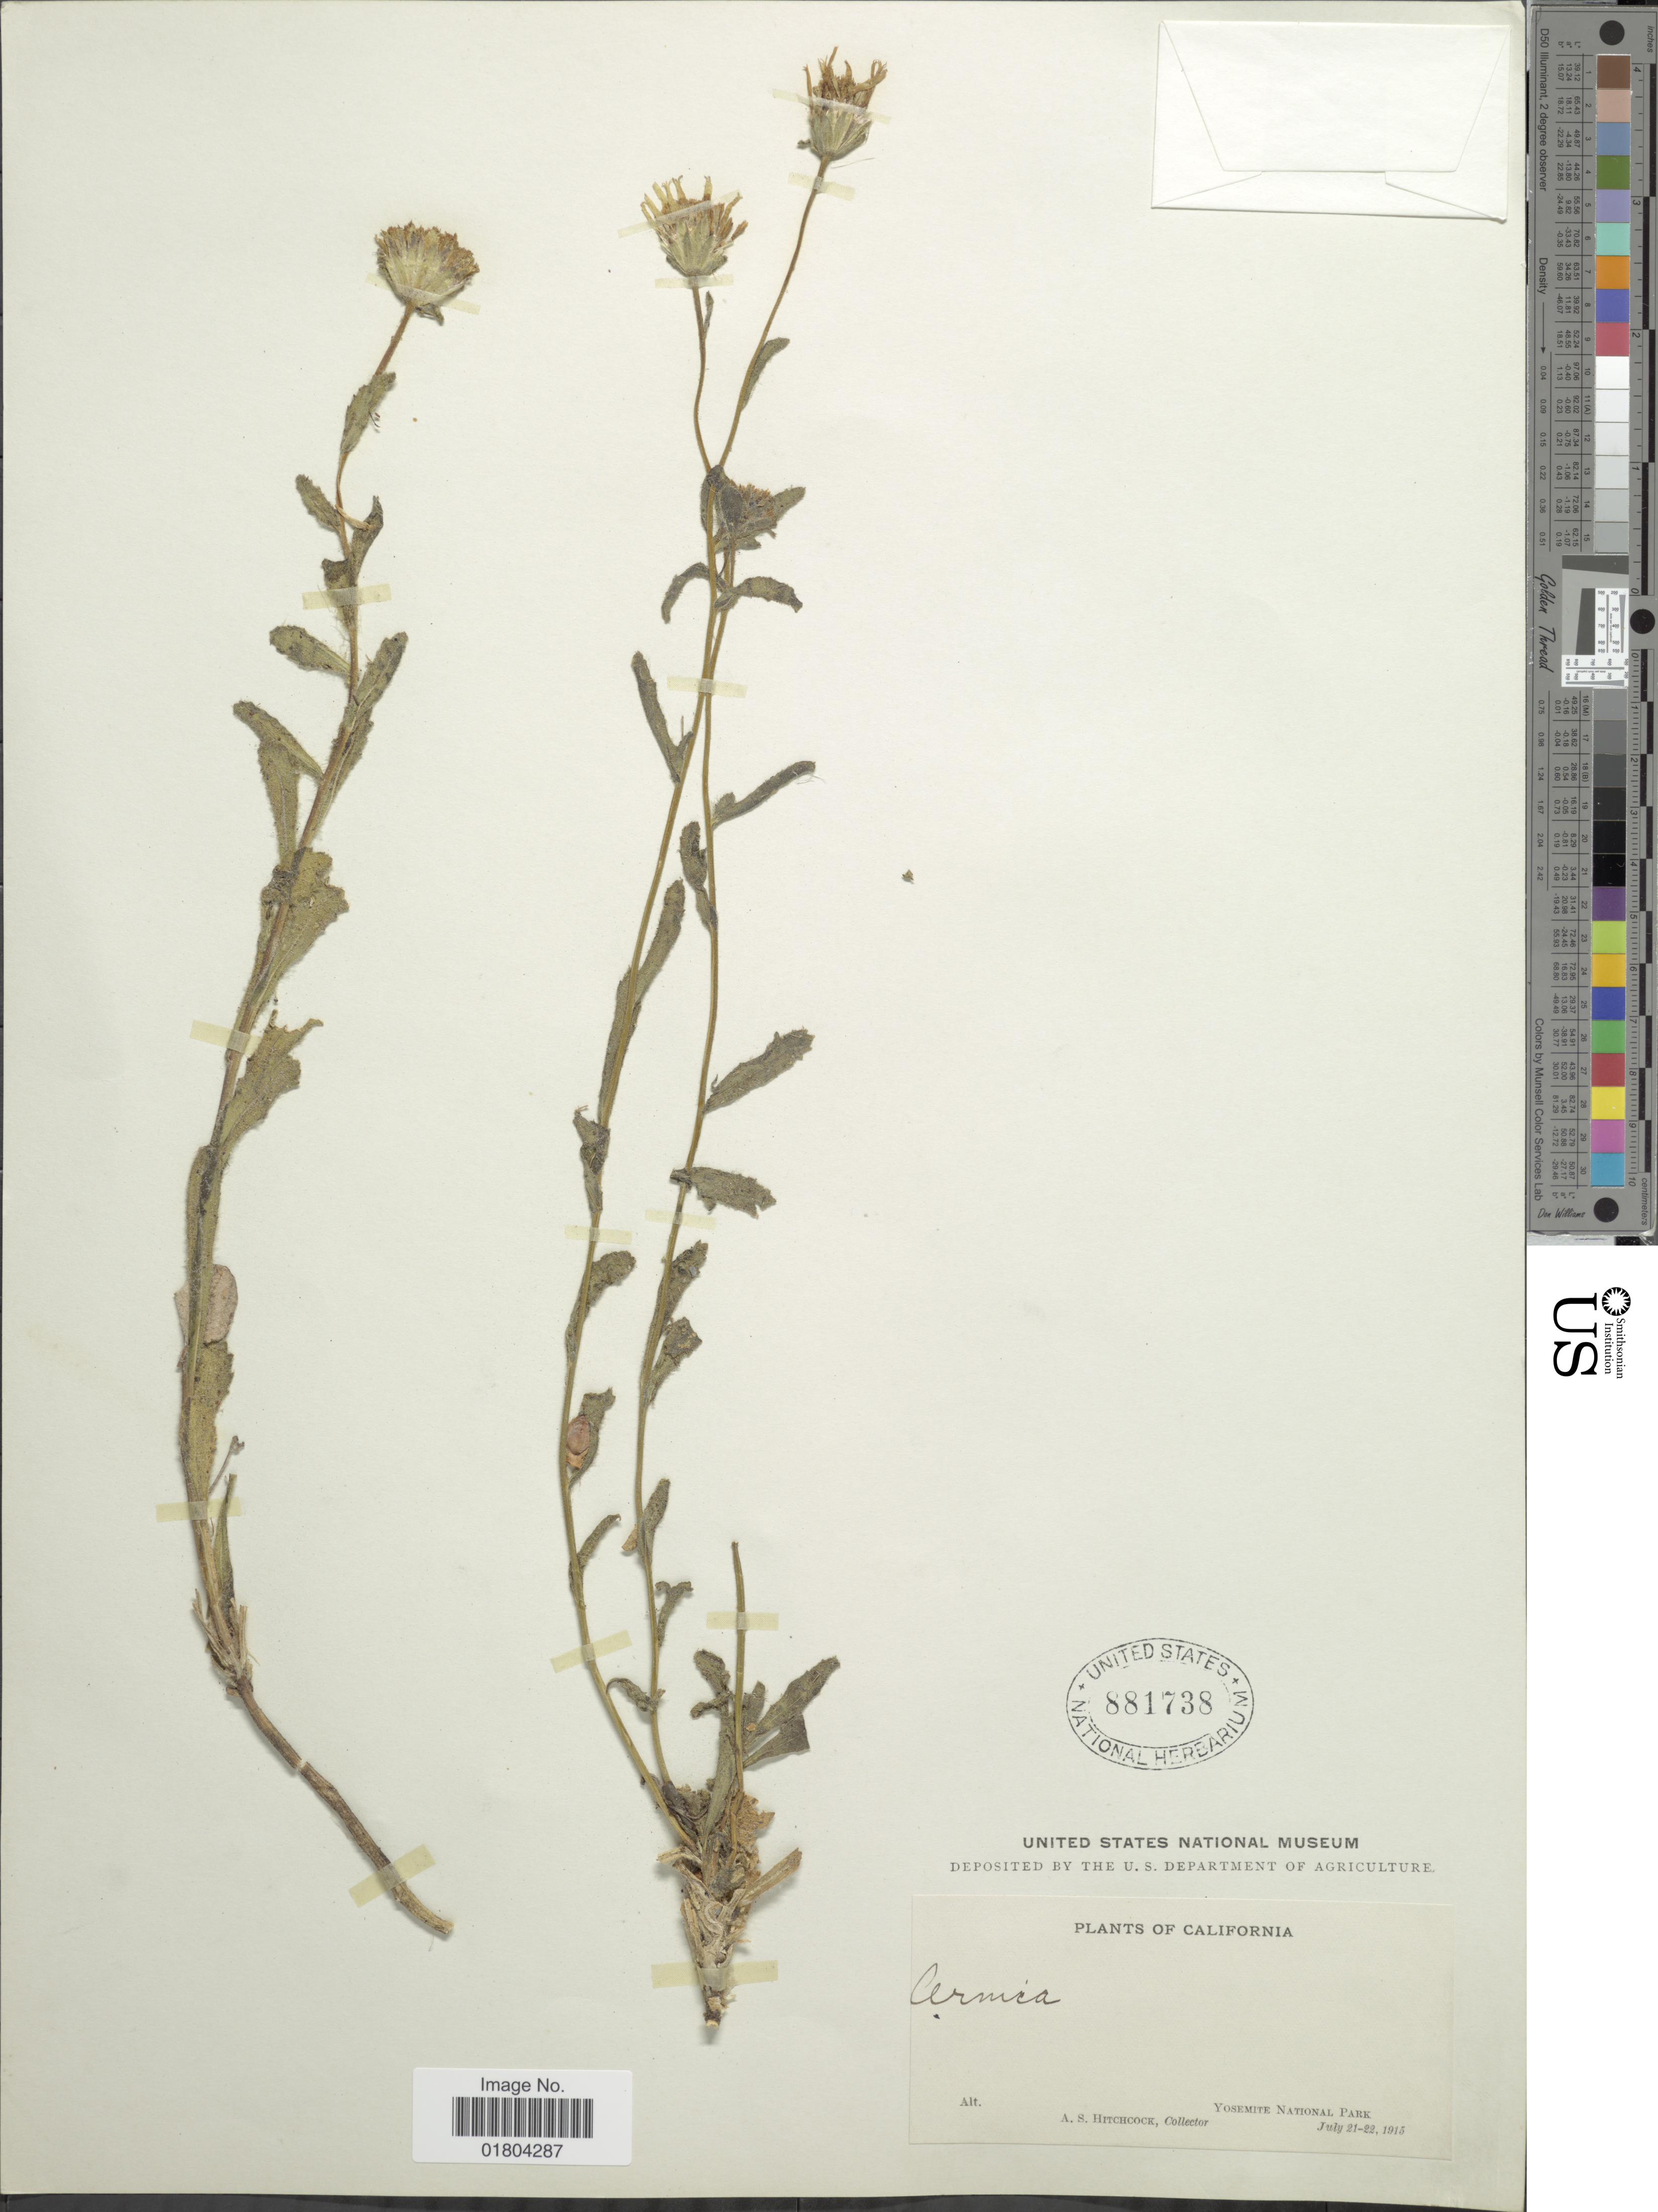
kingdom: Plantae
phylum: Tracheophyta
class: Magnoliopsida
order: Asterales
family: Asteraceae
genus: Arnica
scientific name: Arnica sp.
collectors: A. S. Hitchcock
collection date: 1915-07-21/1915-07-22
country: United States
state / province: California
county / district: Mariposa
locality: Yosemite National Park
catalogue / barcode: US 881738